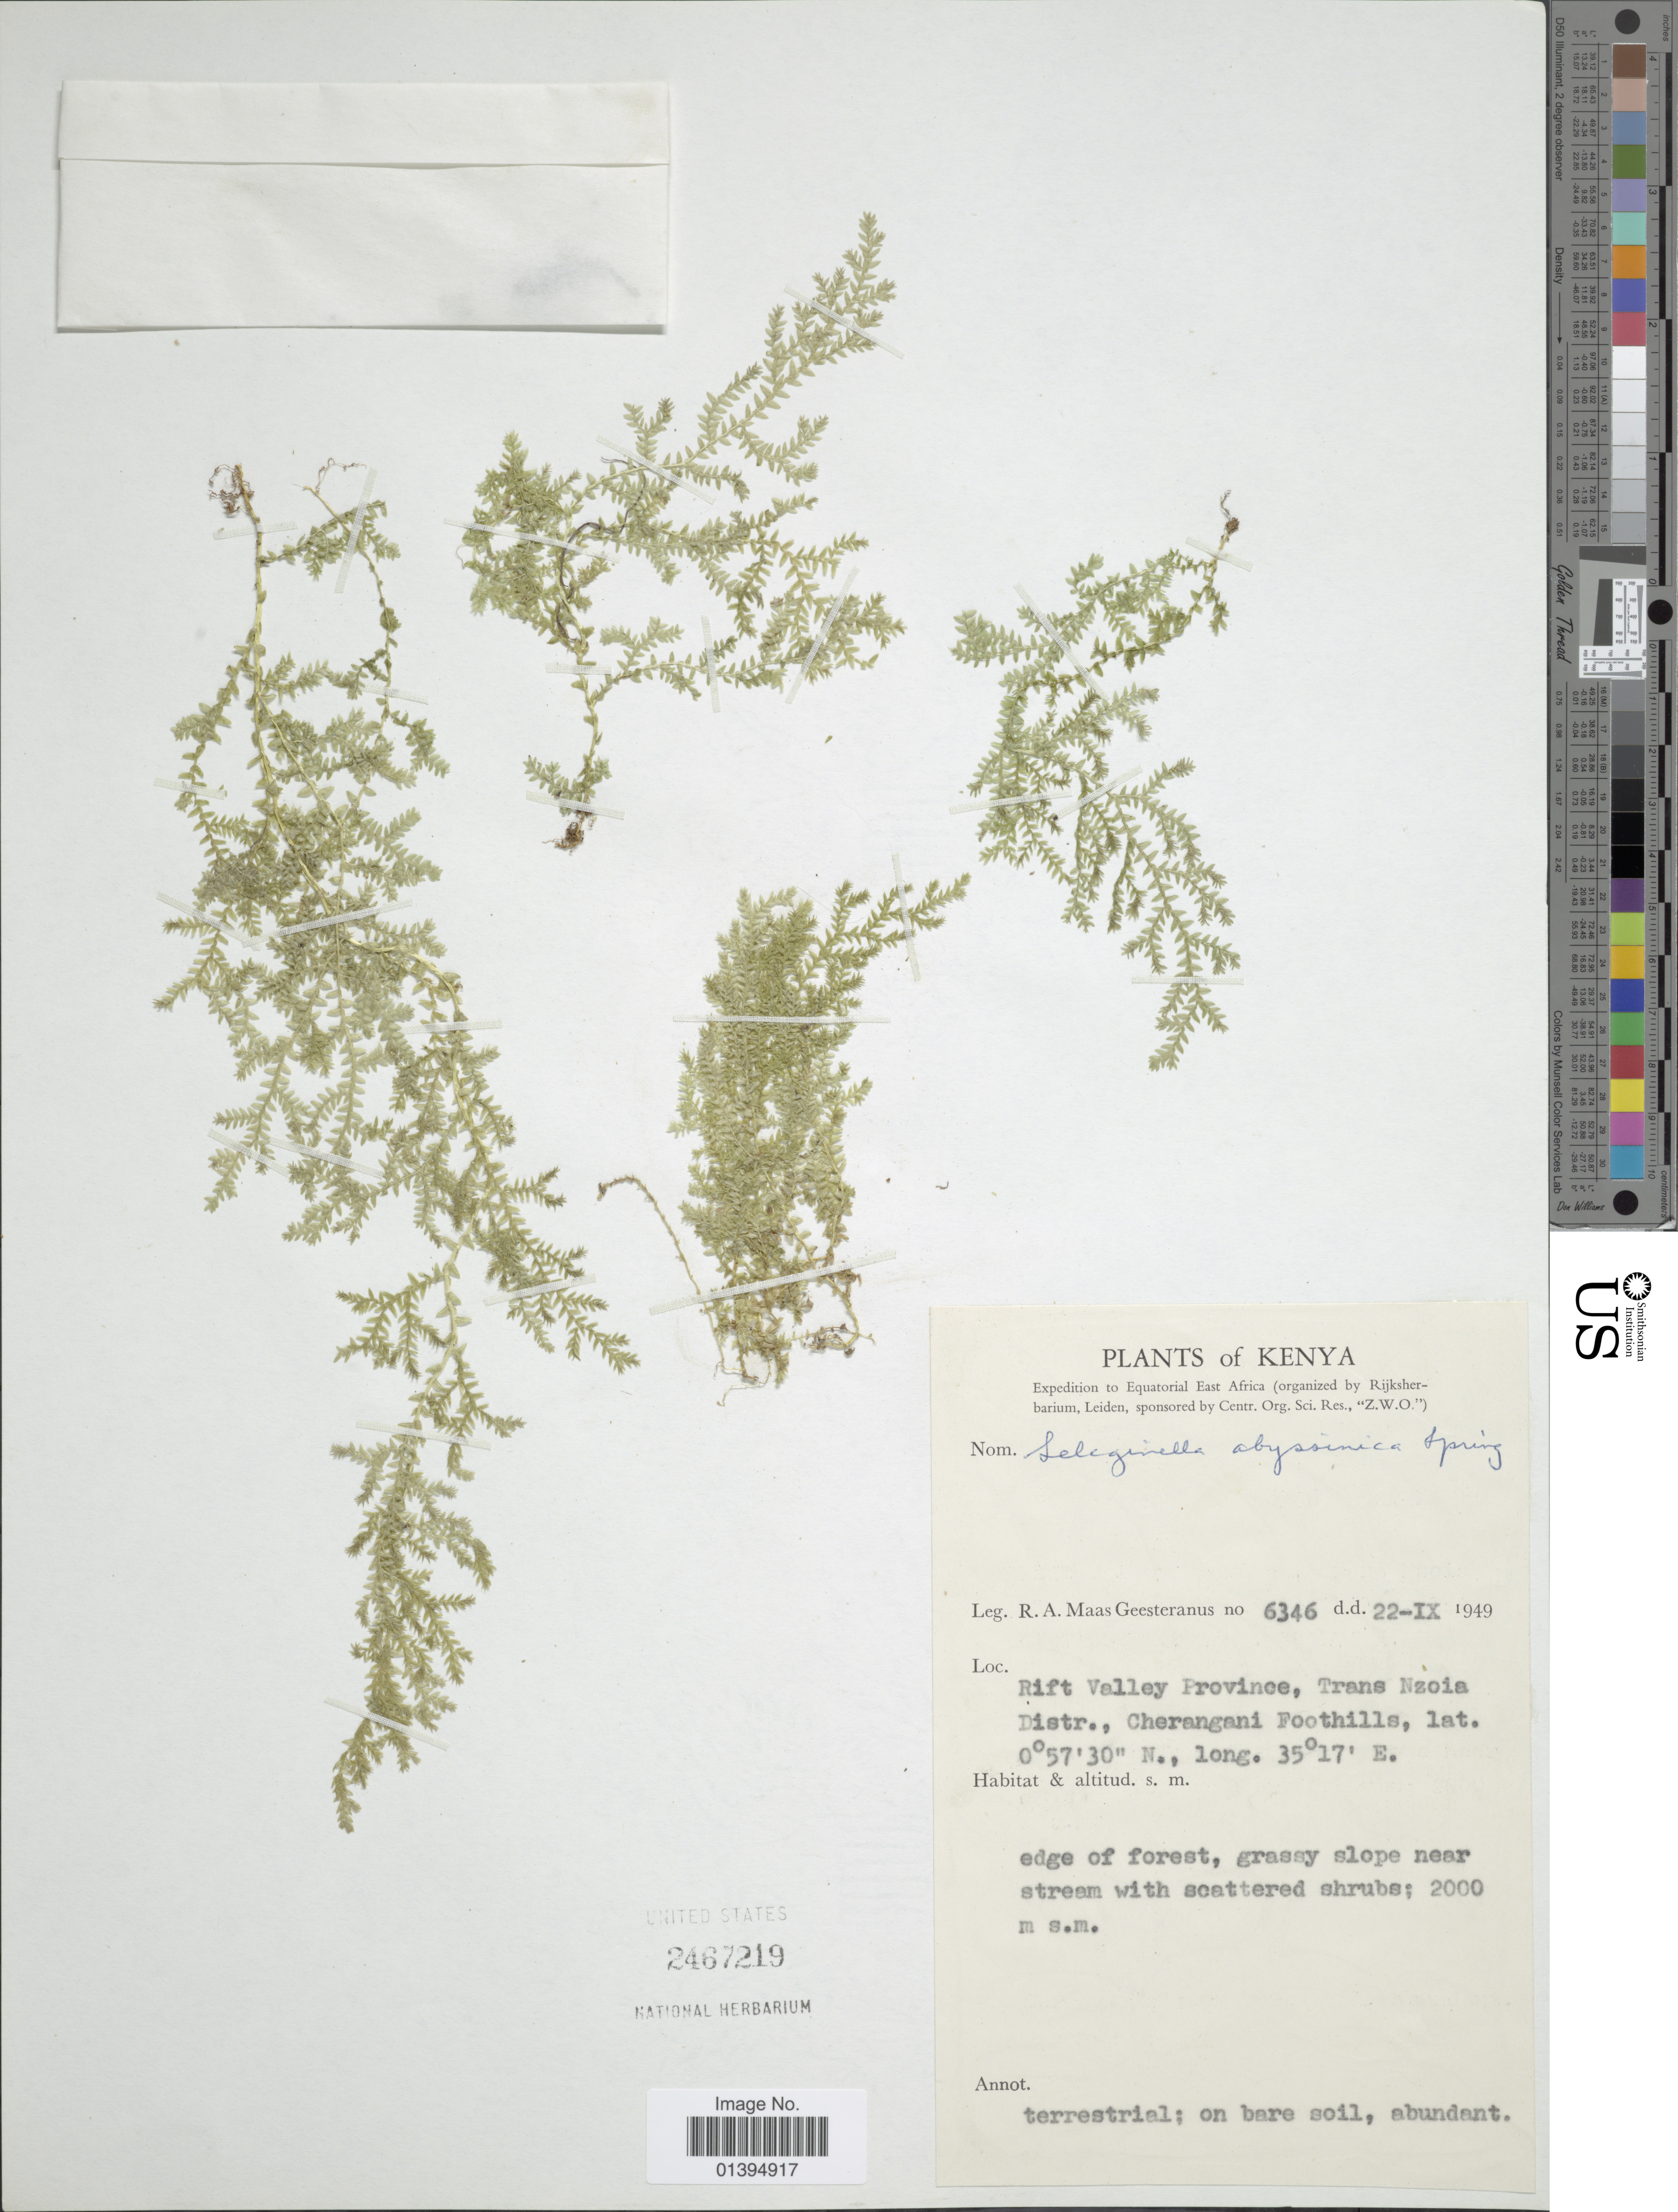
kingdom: Plantae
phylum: Tracheophyta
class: Lycopodiopsida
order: Selaginellales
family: Selaginellaceae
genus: Selaginella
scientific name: Selaginella abyssinica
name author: Spring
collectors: R. A. Maas Geesteranus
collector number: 6346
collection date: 1949-09-22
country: Kenya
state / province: Trans Nzoia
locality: Rift Valley Province, Cherangani Foothills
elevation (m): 2000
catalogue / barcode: US 2467219